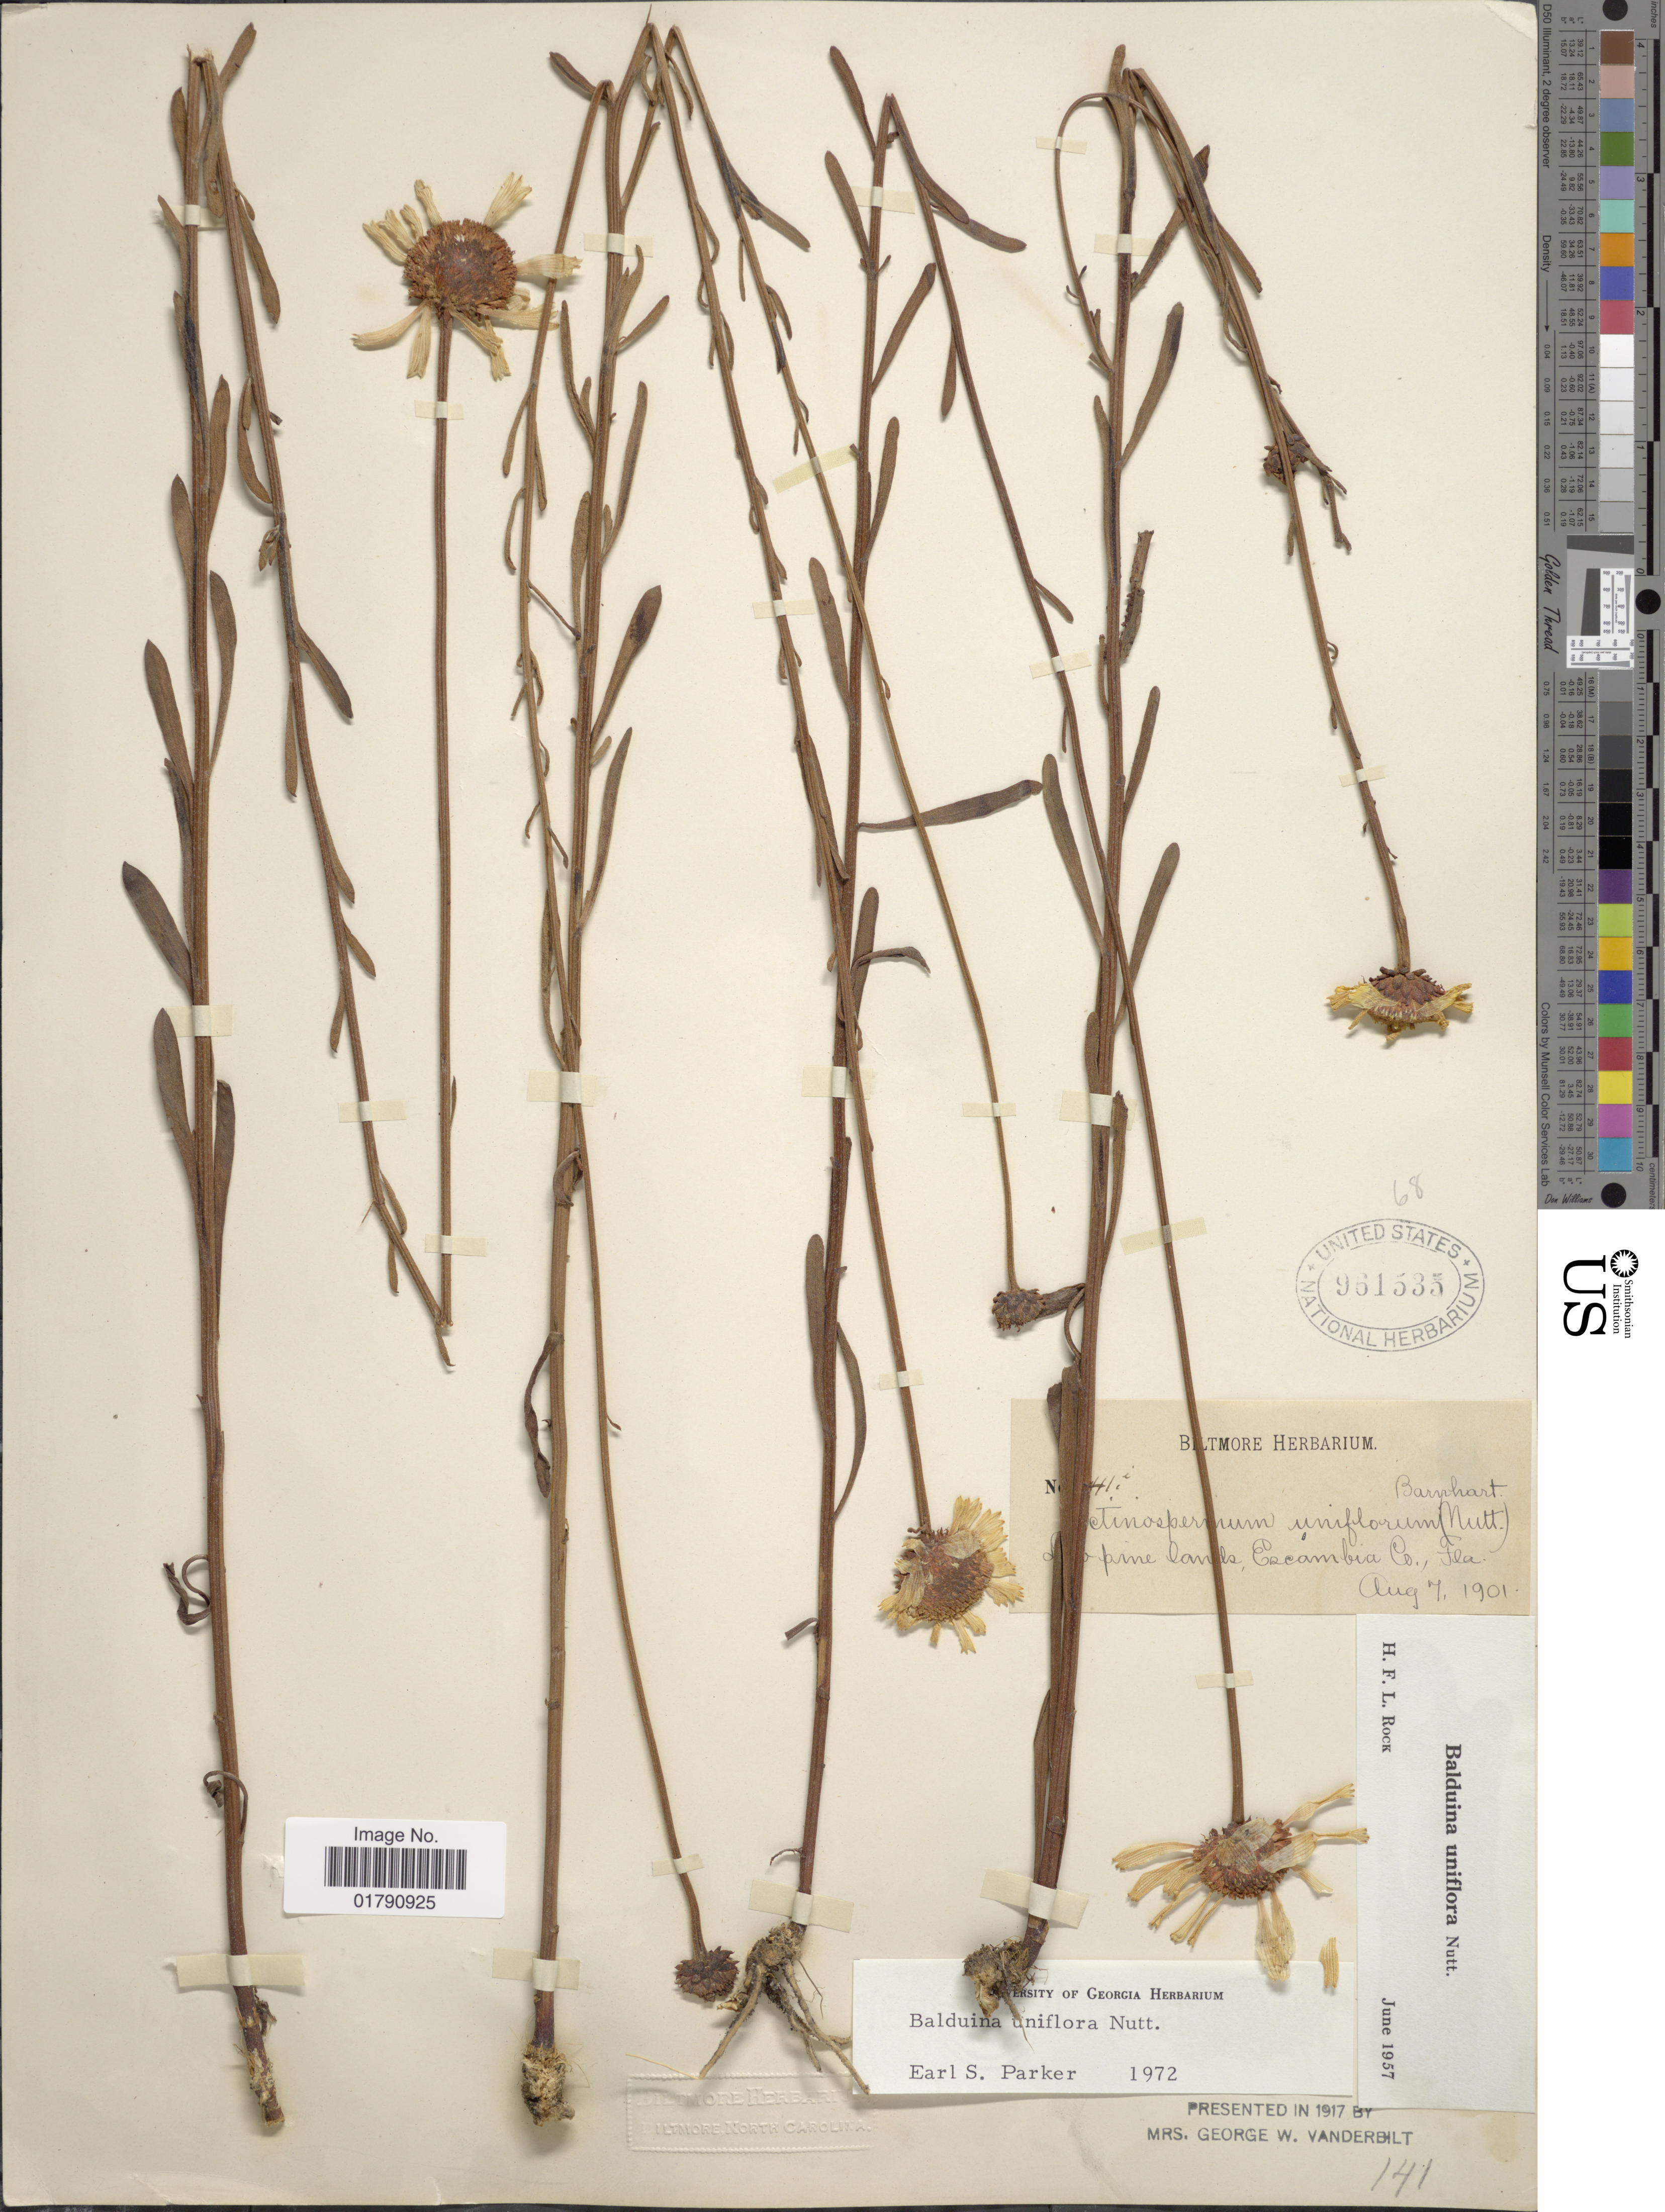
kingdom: Plantae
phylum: Tracheophyta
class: Magnoliopsida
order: Asterales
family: Asteraceae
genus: Balduina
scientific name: Balduina uniflora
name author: Nutt.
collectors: ex herb. Biltmore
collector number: !41i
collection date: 1901-08-07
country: United States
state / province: Florida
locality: Escambia Co.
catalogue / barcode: US 961535